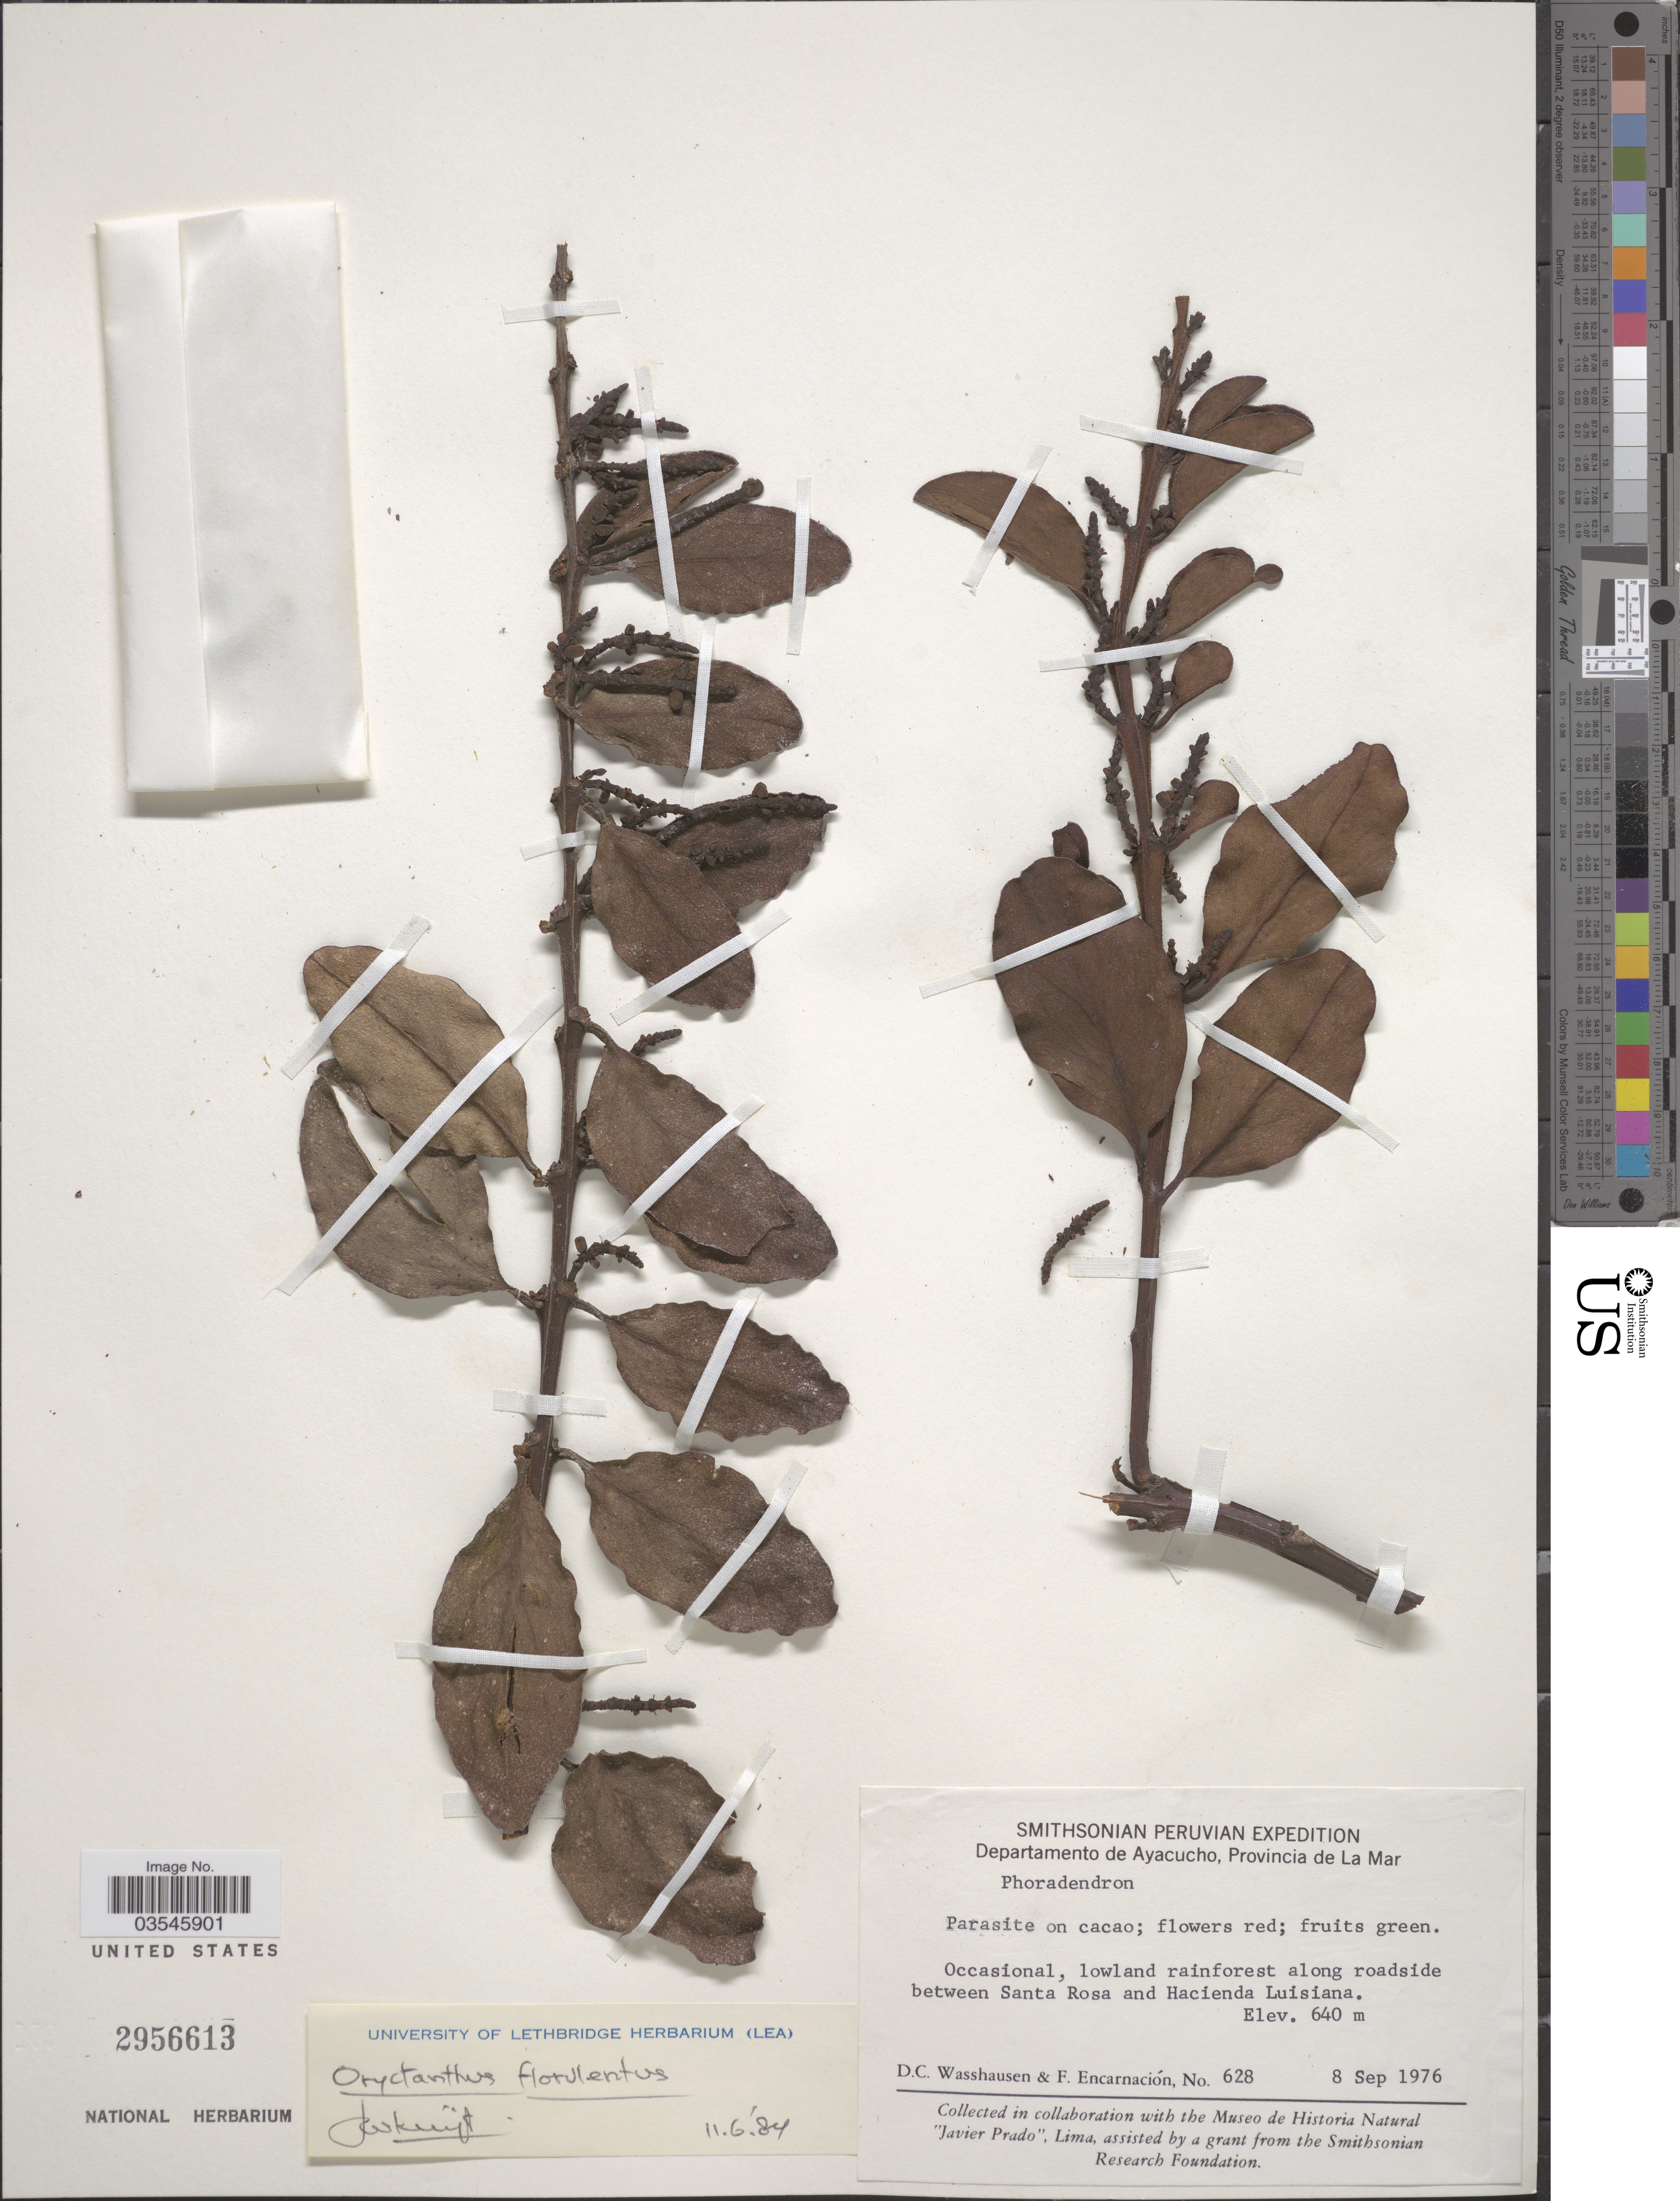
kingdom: Plantae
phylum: Tracheophyta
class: Magnoliopsida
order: Santalales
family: Loranthaceae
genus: Oryctanthus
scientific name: Oryctanthus florulentus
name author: (Rich.) Tiegh.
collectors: D. C. Wasshausen & F. Encarnación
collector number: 628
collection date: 1976-09-08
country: Peru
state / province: Ayacucho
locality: Departamento de Ayacucho, Provincia de La Mar. Along roadside between Santa Rosa and Hacienda Luisiana.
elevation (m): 640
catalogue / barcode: US 2956613